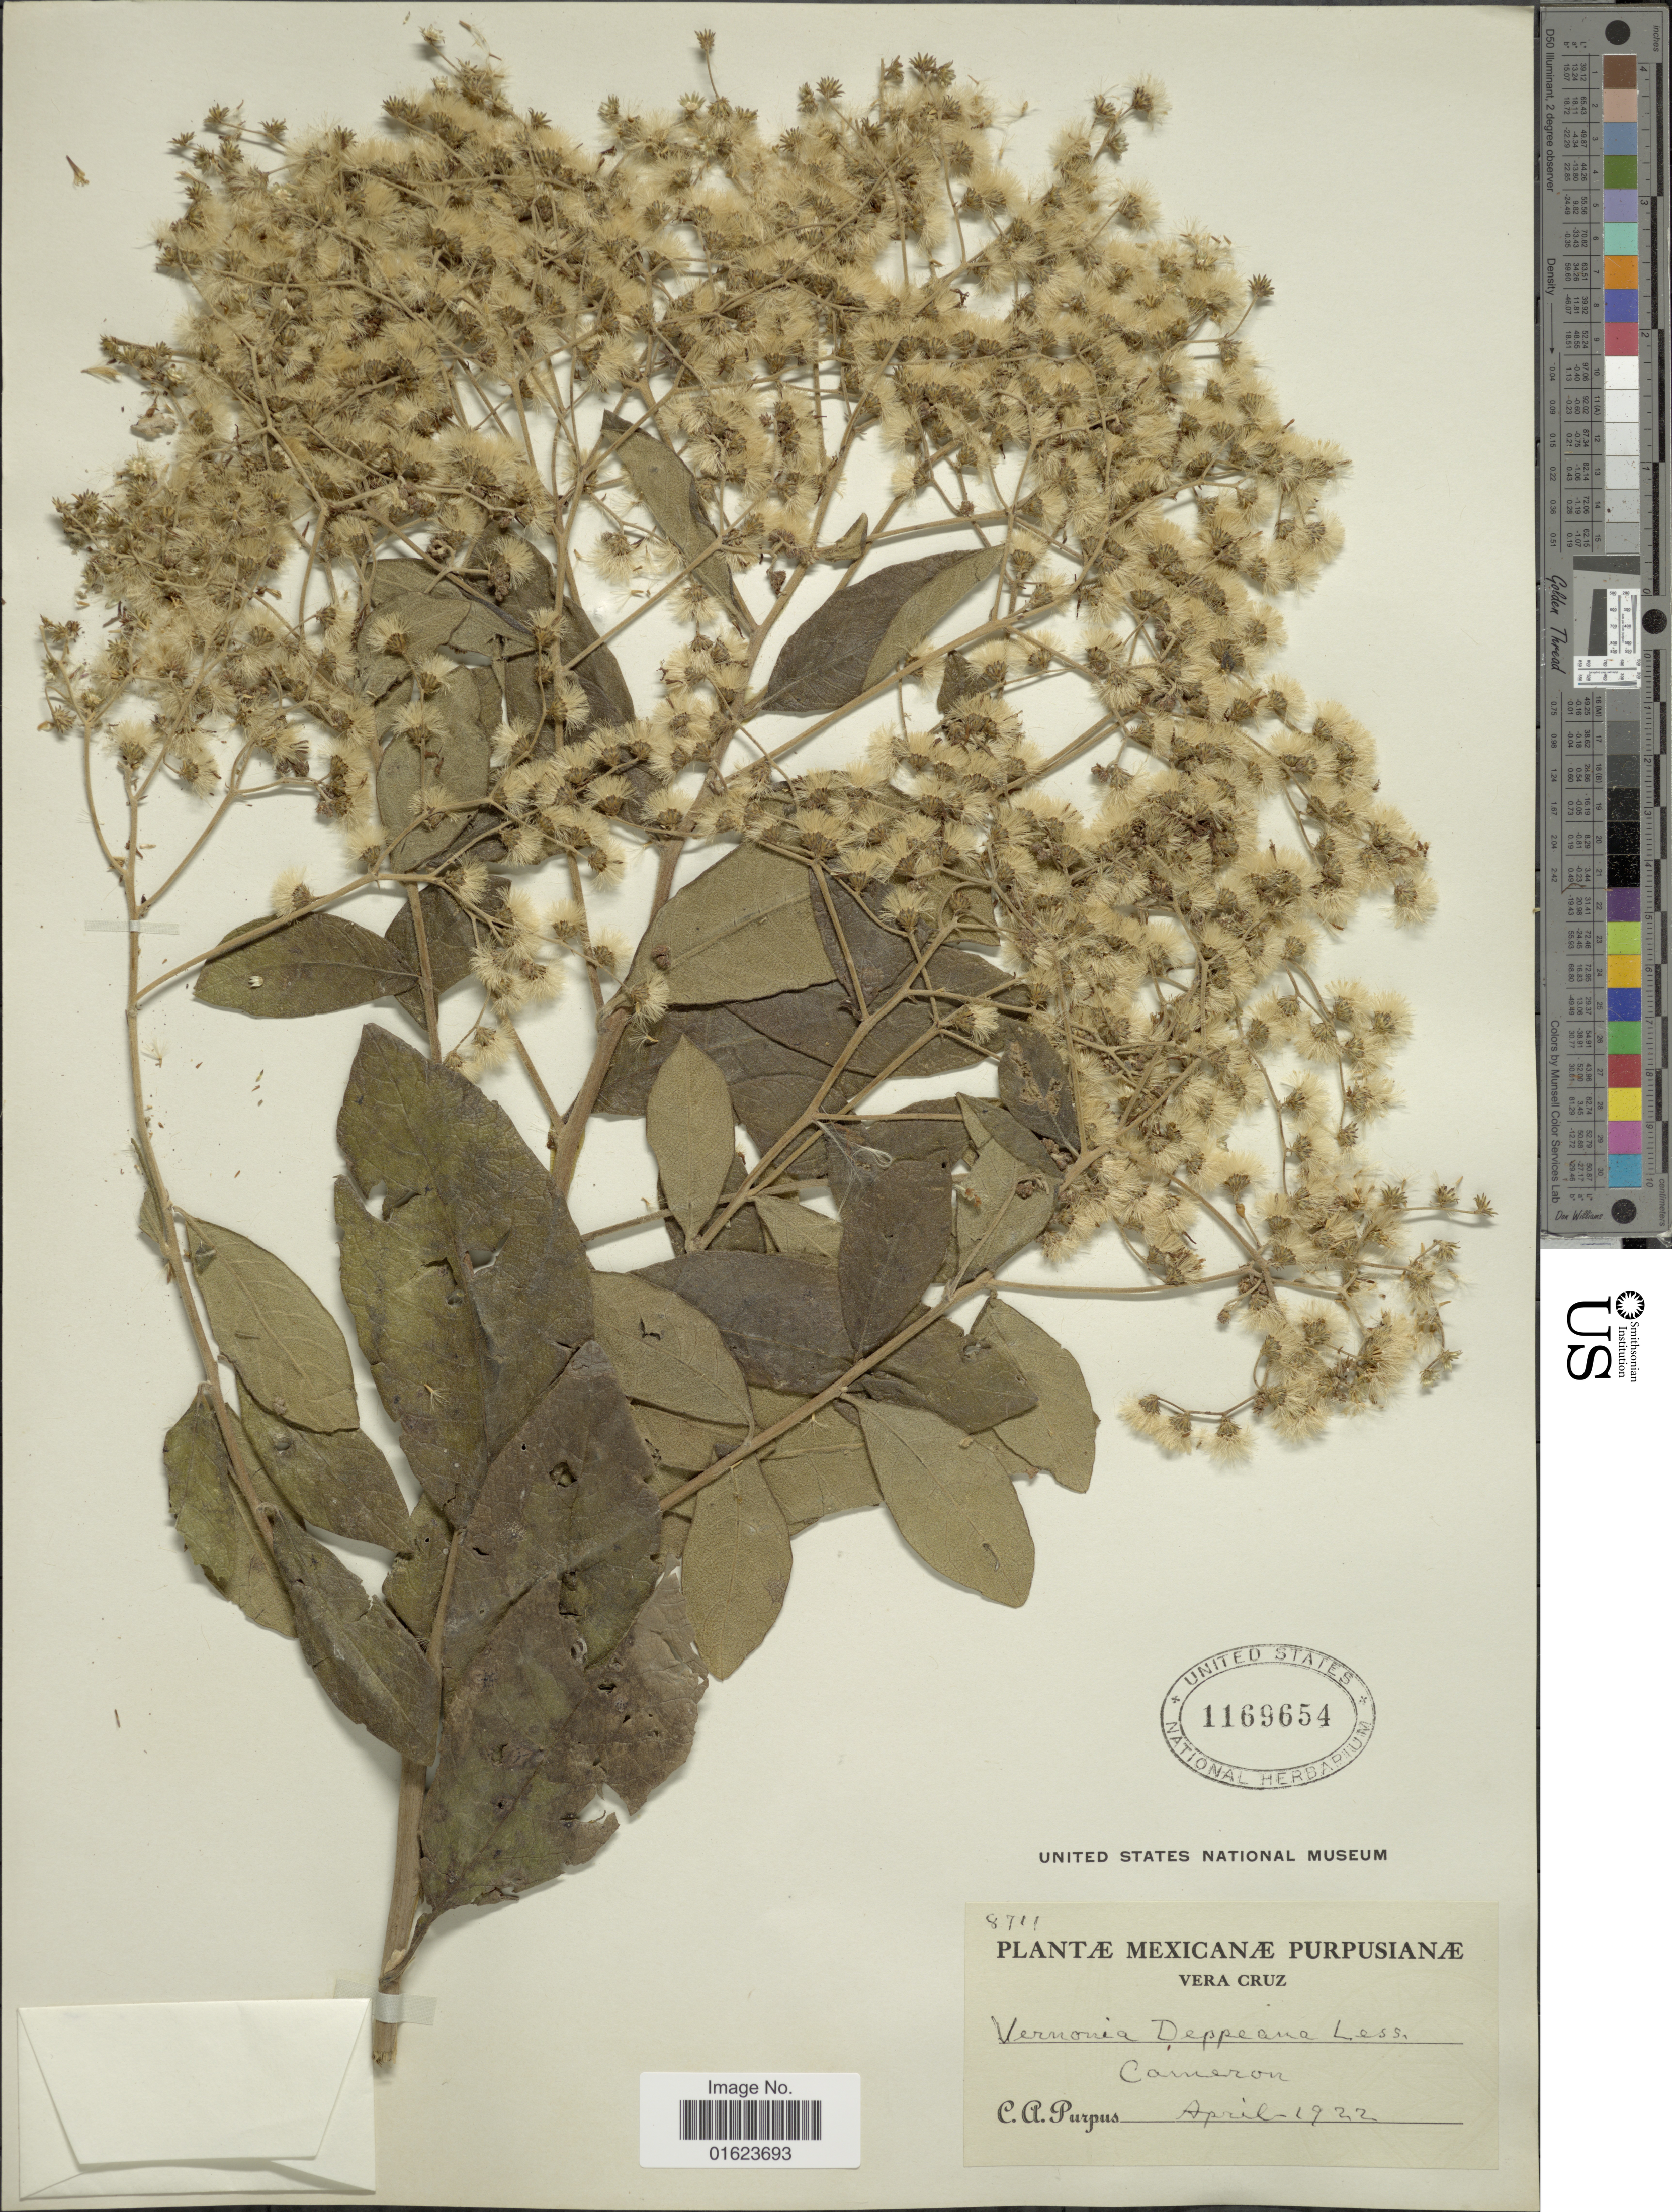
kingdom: Plantae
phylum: Tracheophyta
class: Magnoliopsida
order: Asterales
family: Asteraceae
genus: Vernonanthura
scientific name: Vernonanthura deppeana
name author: (Less.) H. Rob.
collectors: C. A. Purpus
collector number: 871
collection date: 1922-04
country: Mexico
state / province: Veracruz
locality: Vera Cruz, Mexicanae. Cameron.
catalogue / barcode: US 1169654